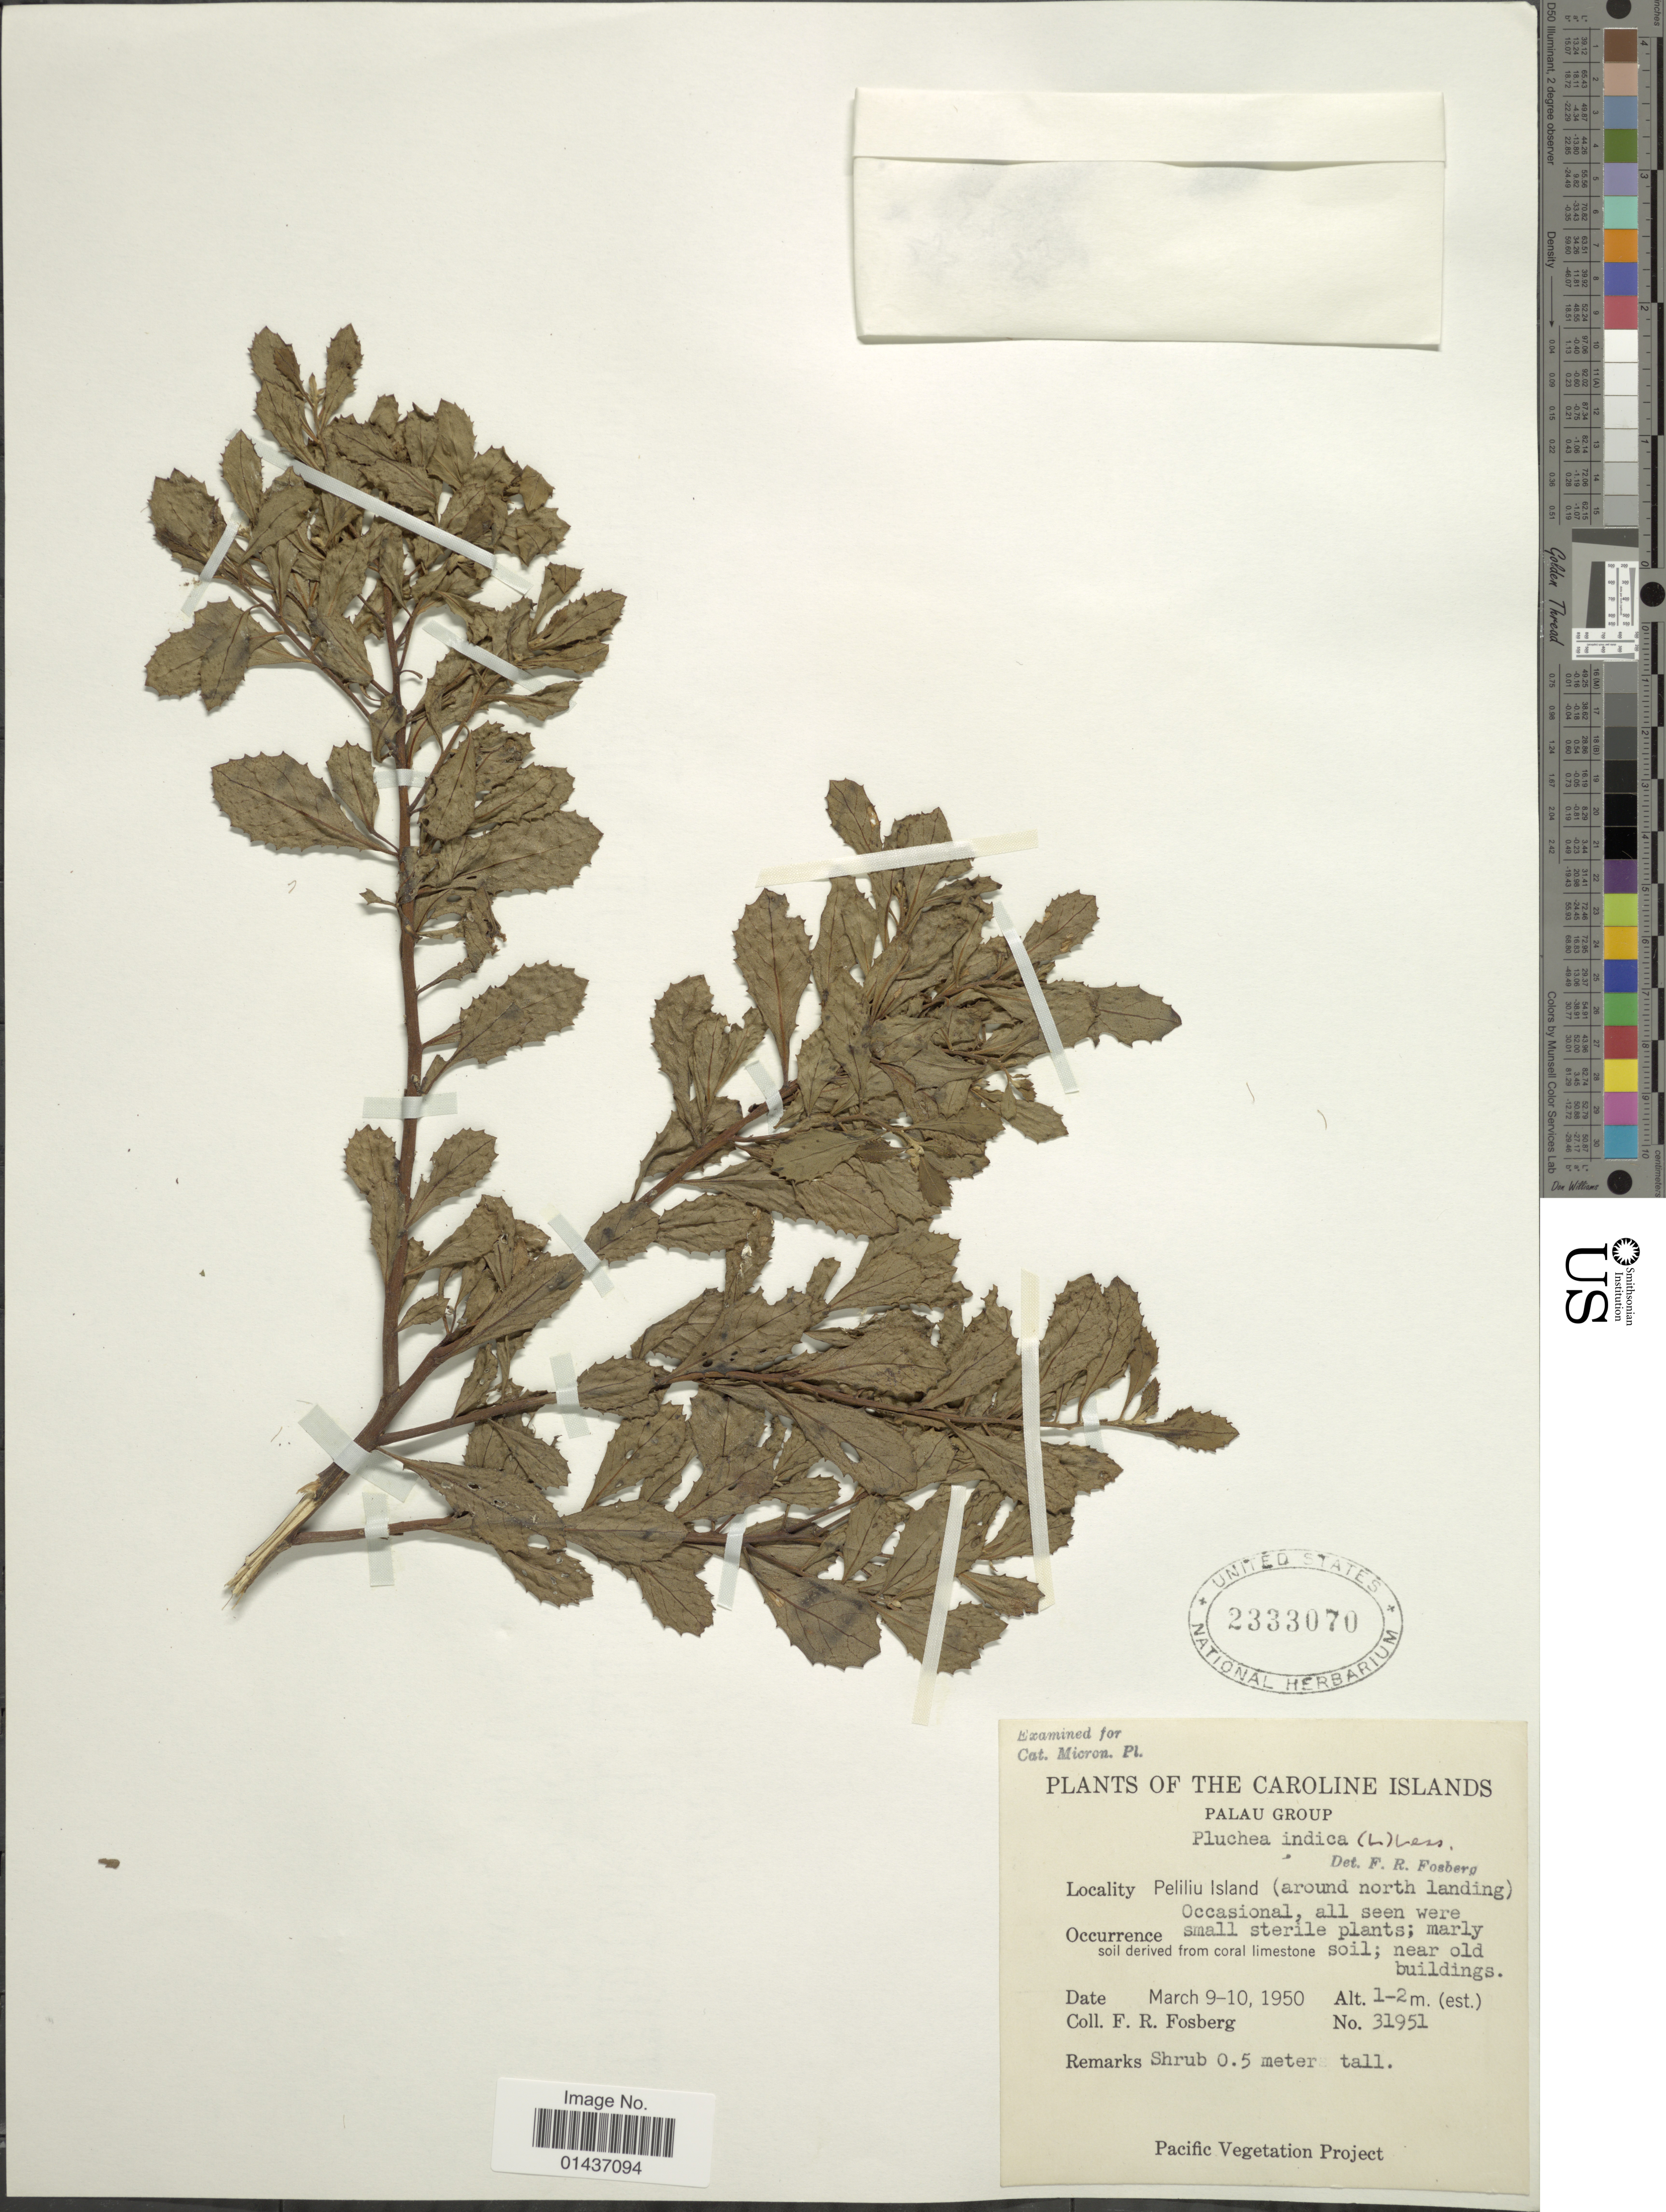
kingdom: Plantae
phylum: Tracheophyta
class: Magnoliopsida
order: Asterales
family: Asteraceae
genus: Pluchea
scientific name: Pluchea indica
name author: (L.) Less.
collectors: F. R. Fosberg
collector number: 31951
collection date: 1950-03-09/1950-03-10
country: Palau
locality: The Caroline Island, Palau Group, Peliliu Island (around north landing)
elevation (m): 1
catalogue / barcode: US 2333070